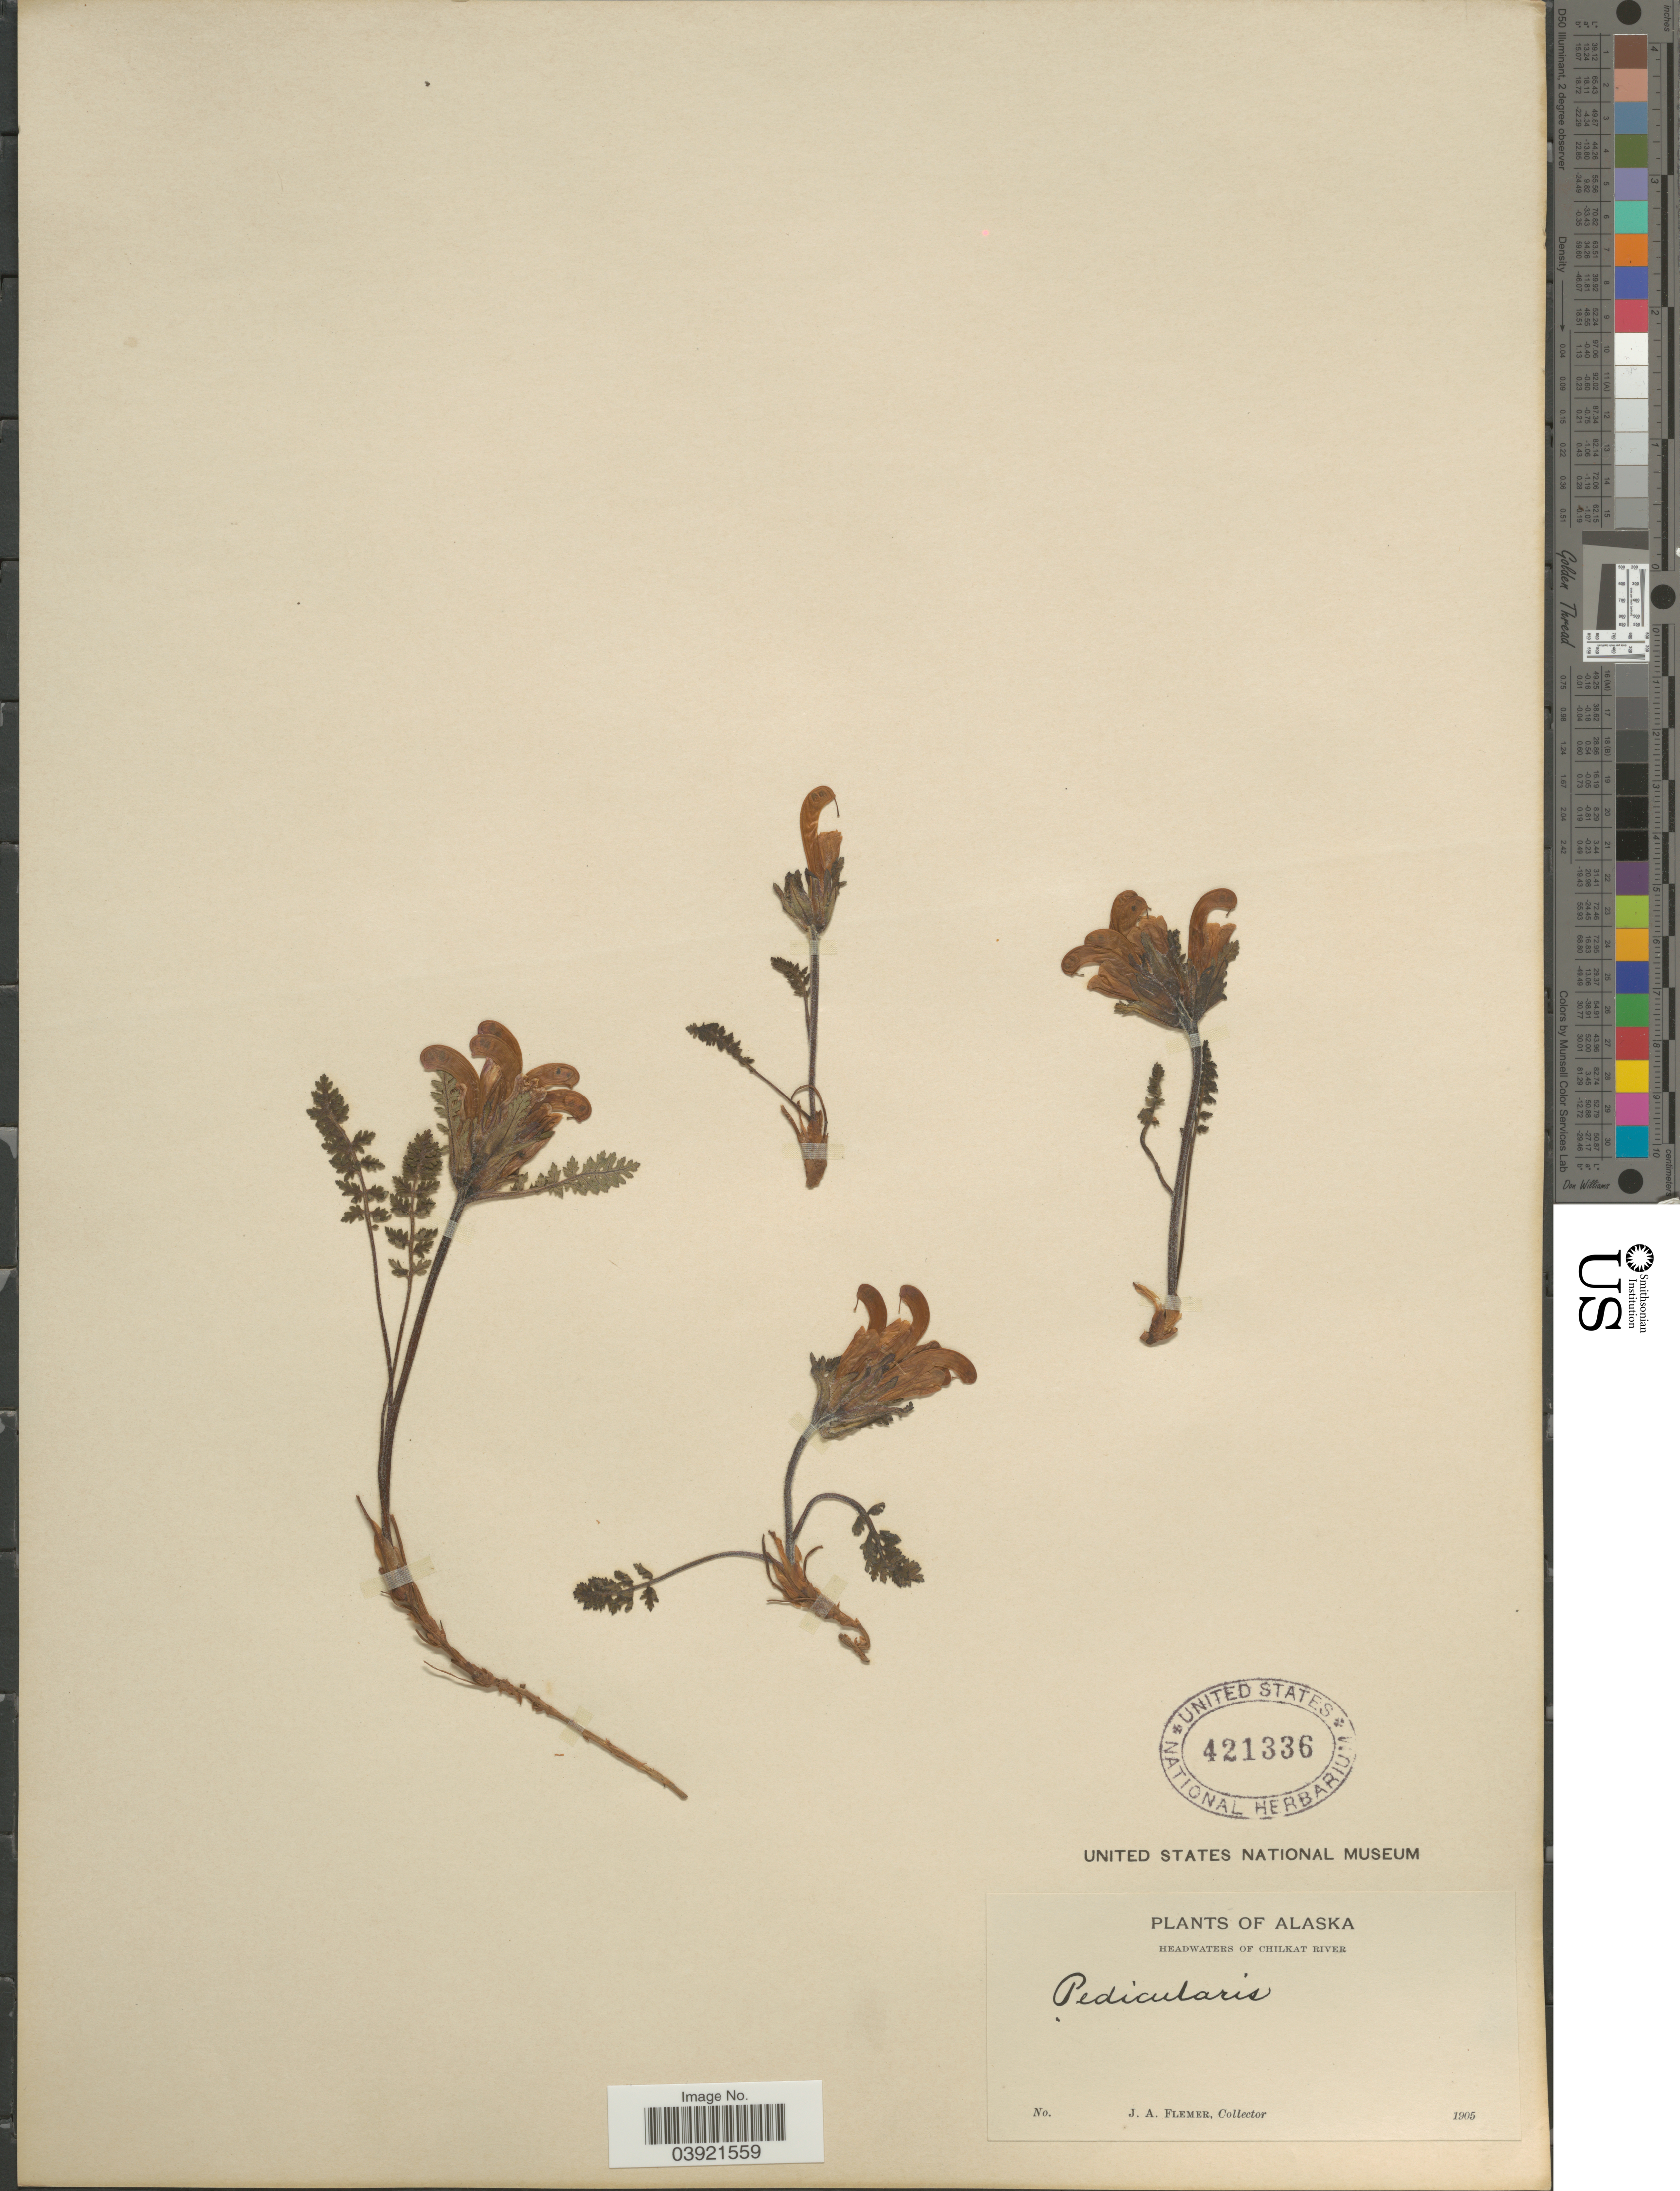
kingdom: Plantae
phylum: Tracheophyta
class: Magnoliopsida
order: Lamiales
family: Orobanchaceae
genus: Pedicularis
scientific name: Pedicularis capitata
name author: Adams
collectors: J. Flemer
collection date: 1905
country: United States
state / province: Alaska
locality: Headwaters of Chilkat River.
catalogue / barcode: US 421336